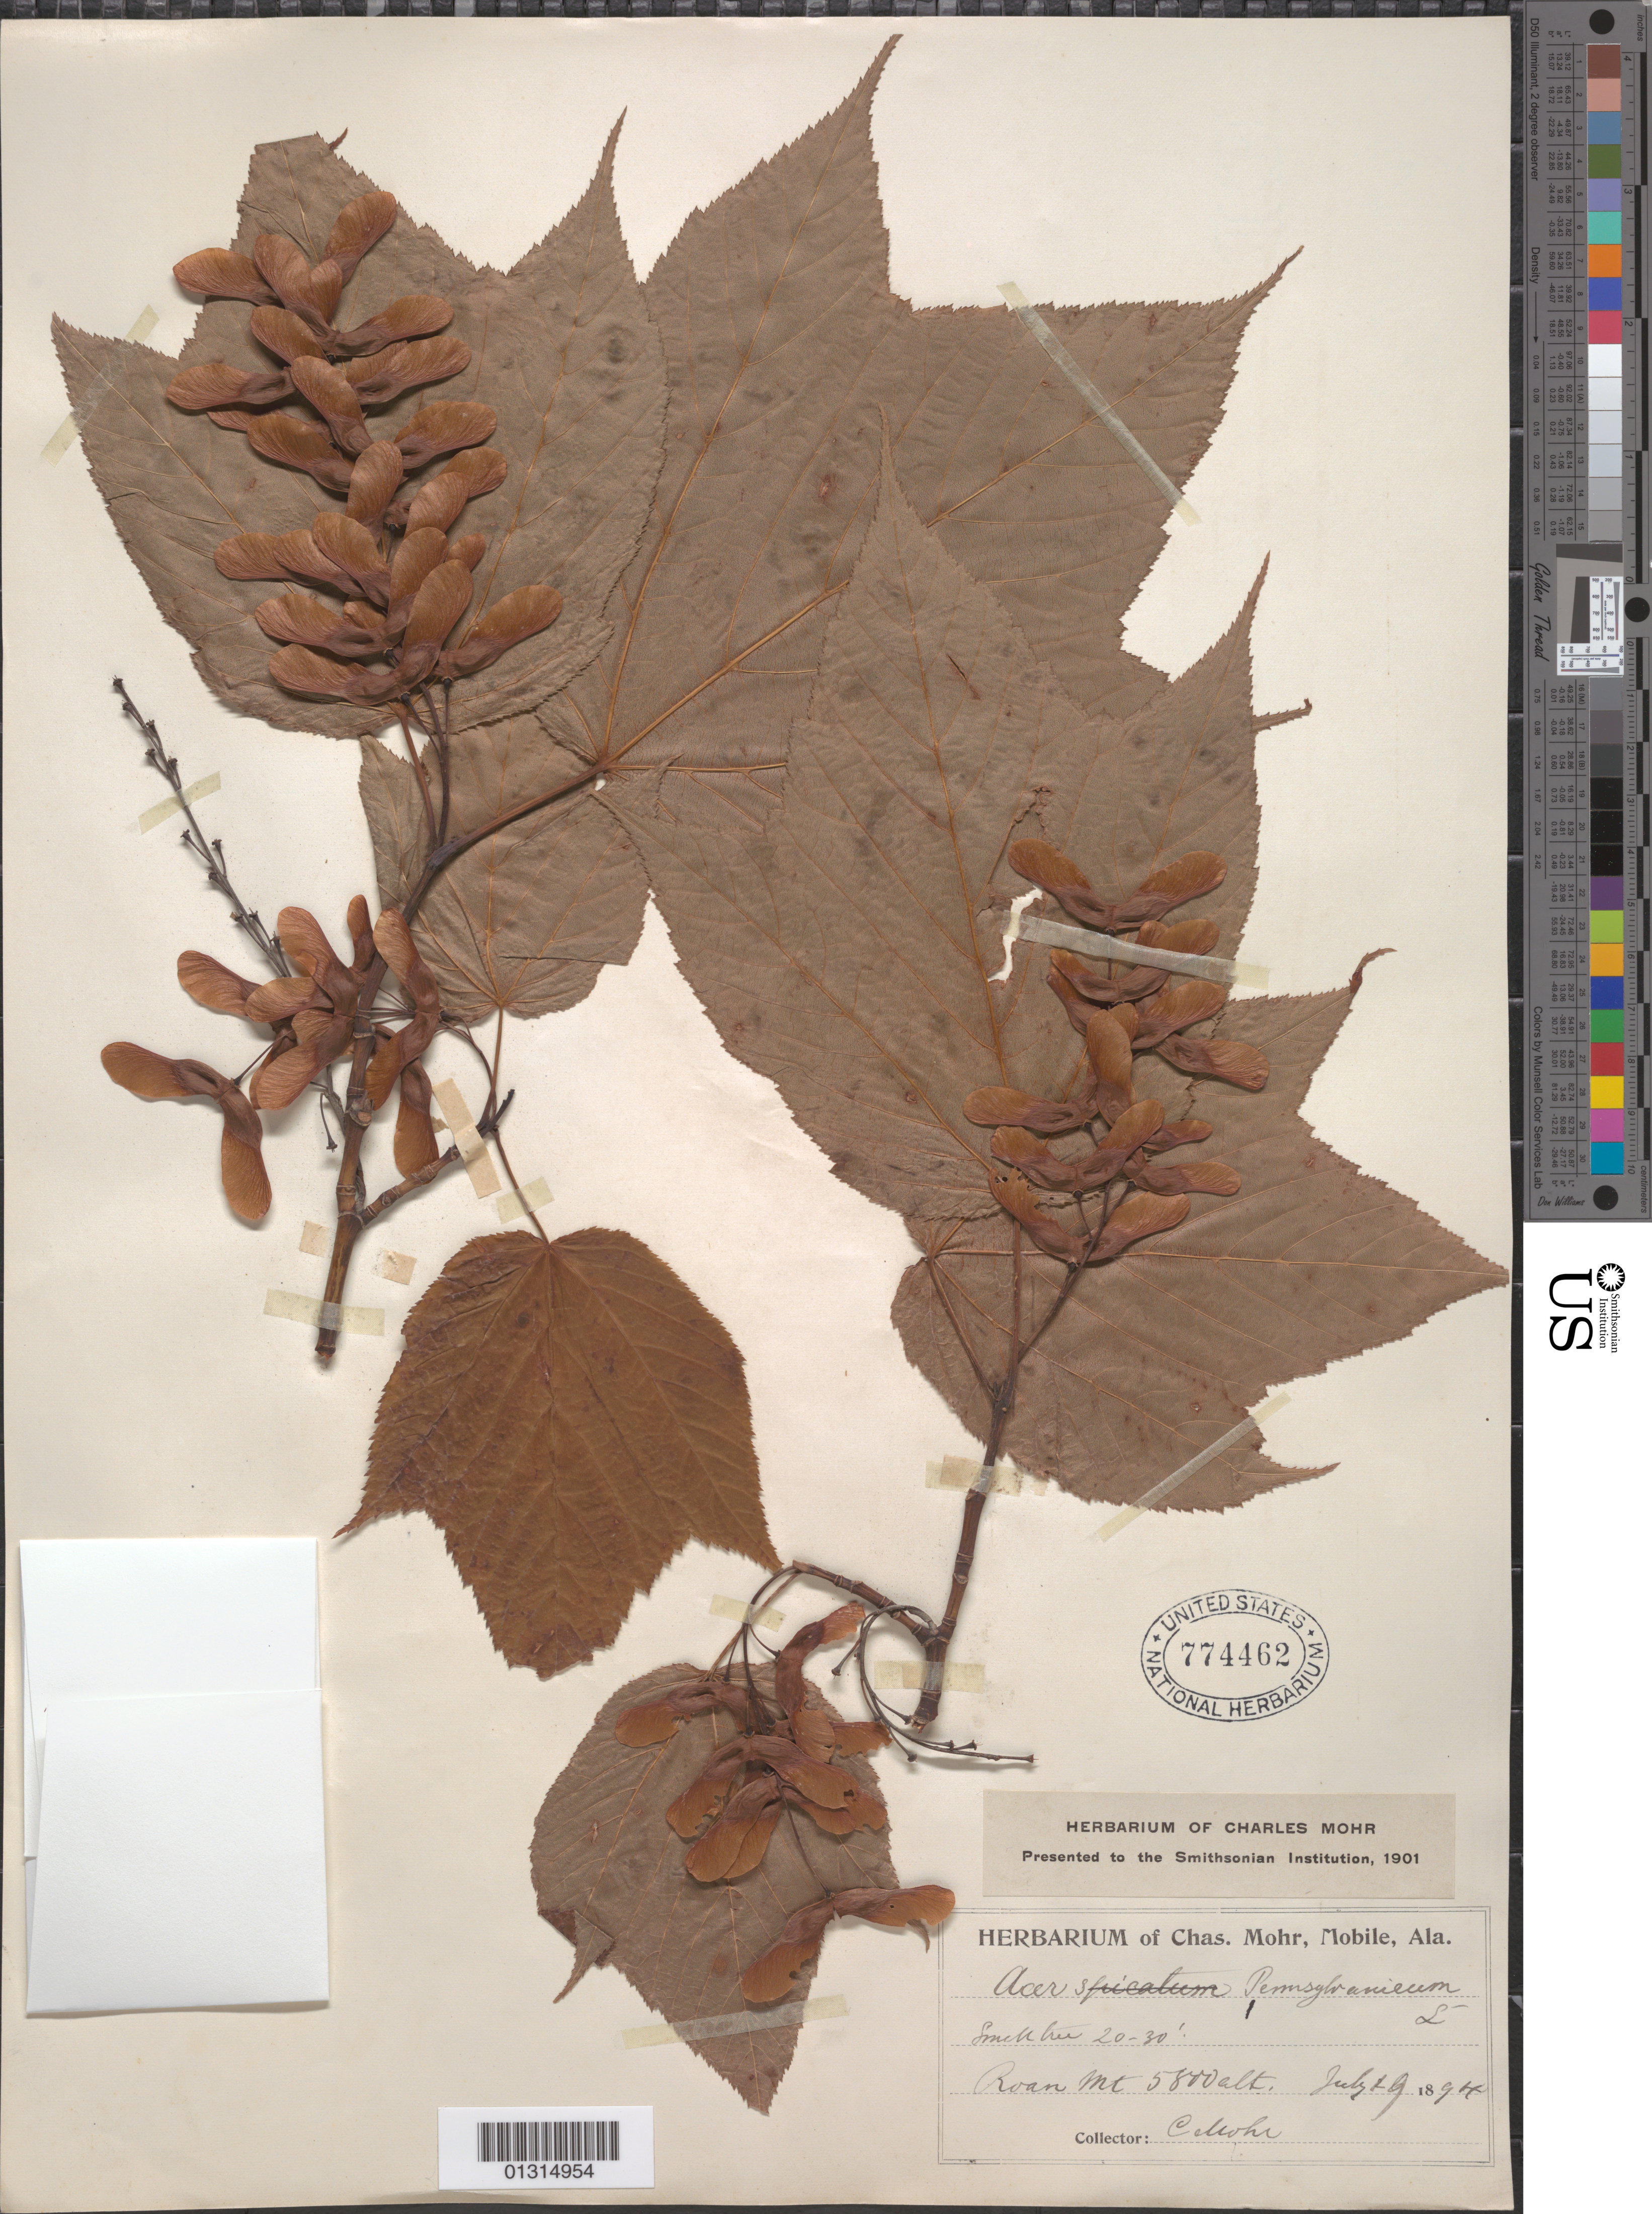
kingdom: Plantae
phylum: Tracheophyta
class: Magnoliopsida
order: Sapindales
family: Sapindaceae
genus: Acer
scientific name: Acer pensylvanicum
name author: L.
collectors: C. T. Mohr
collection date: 1894-07-19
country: United States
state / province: North Carolina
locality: Roan Mountain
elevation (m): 1768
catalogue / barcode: US 774462